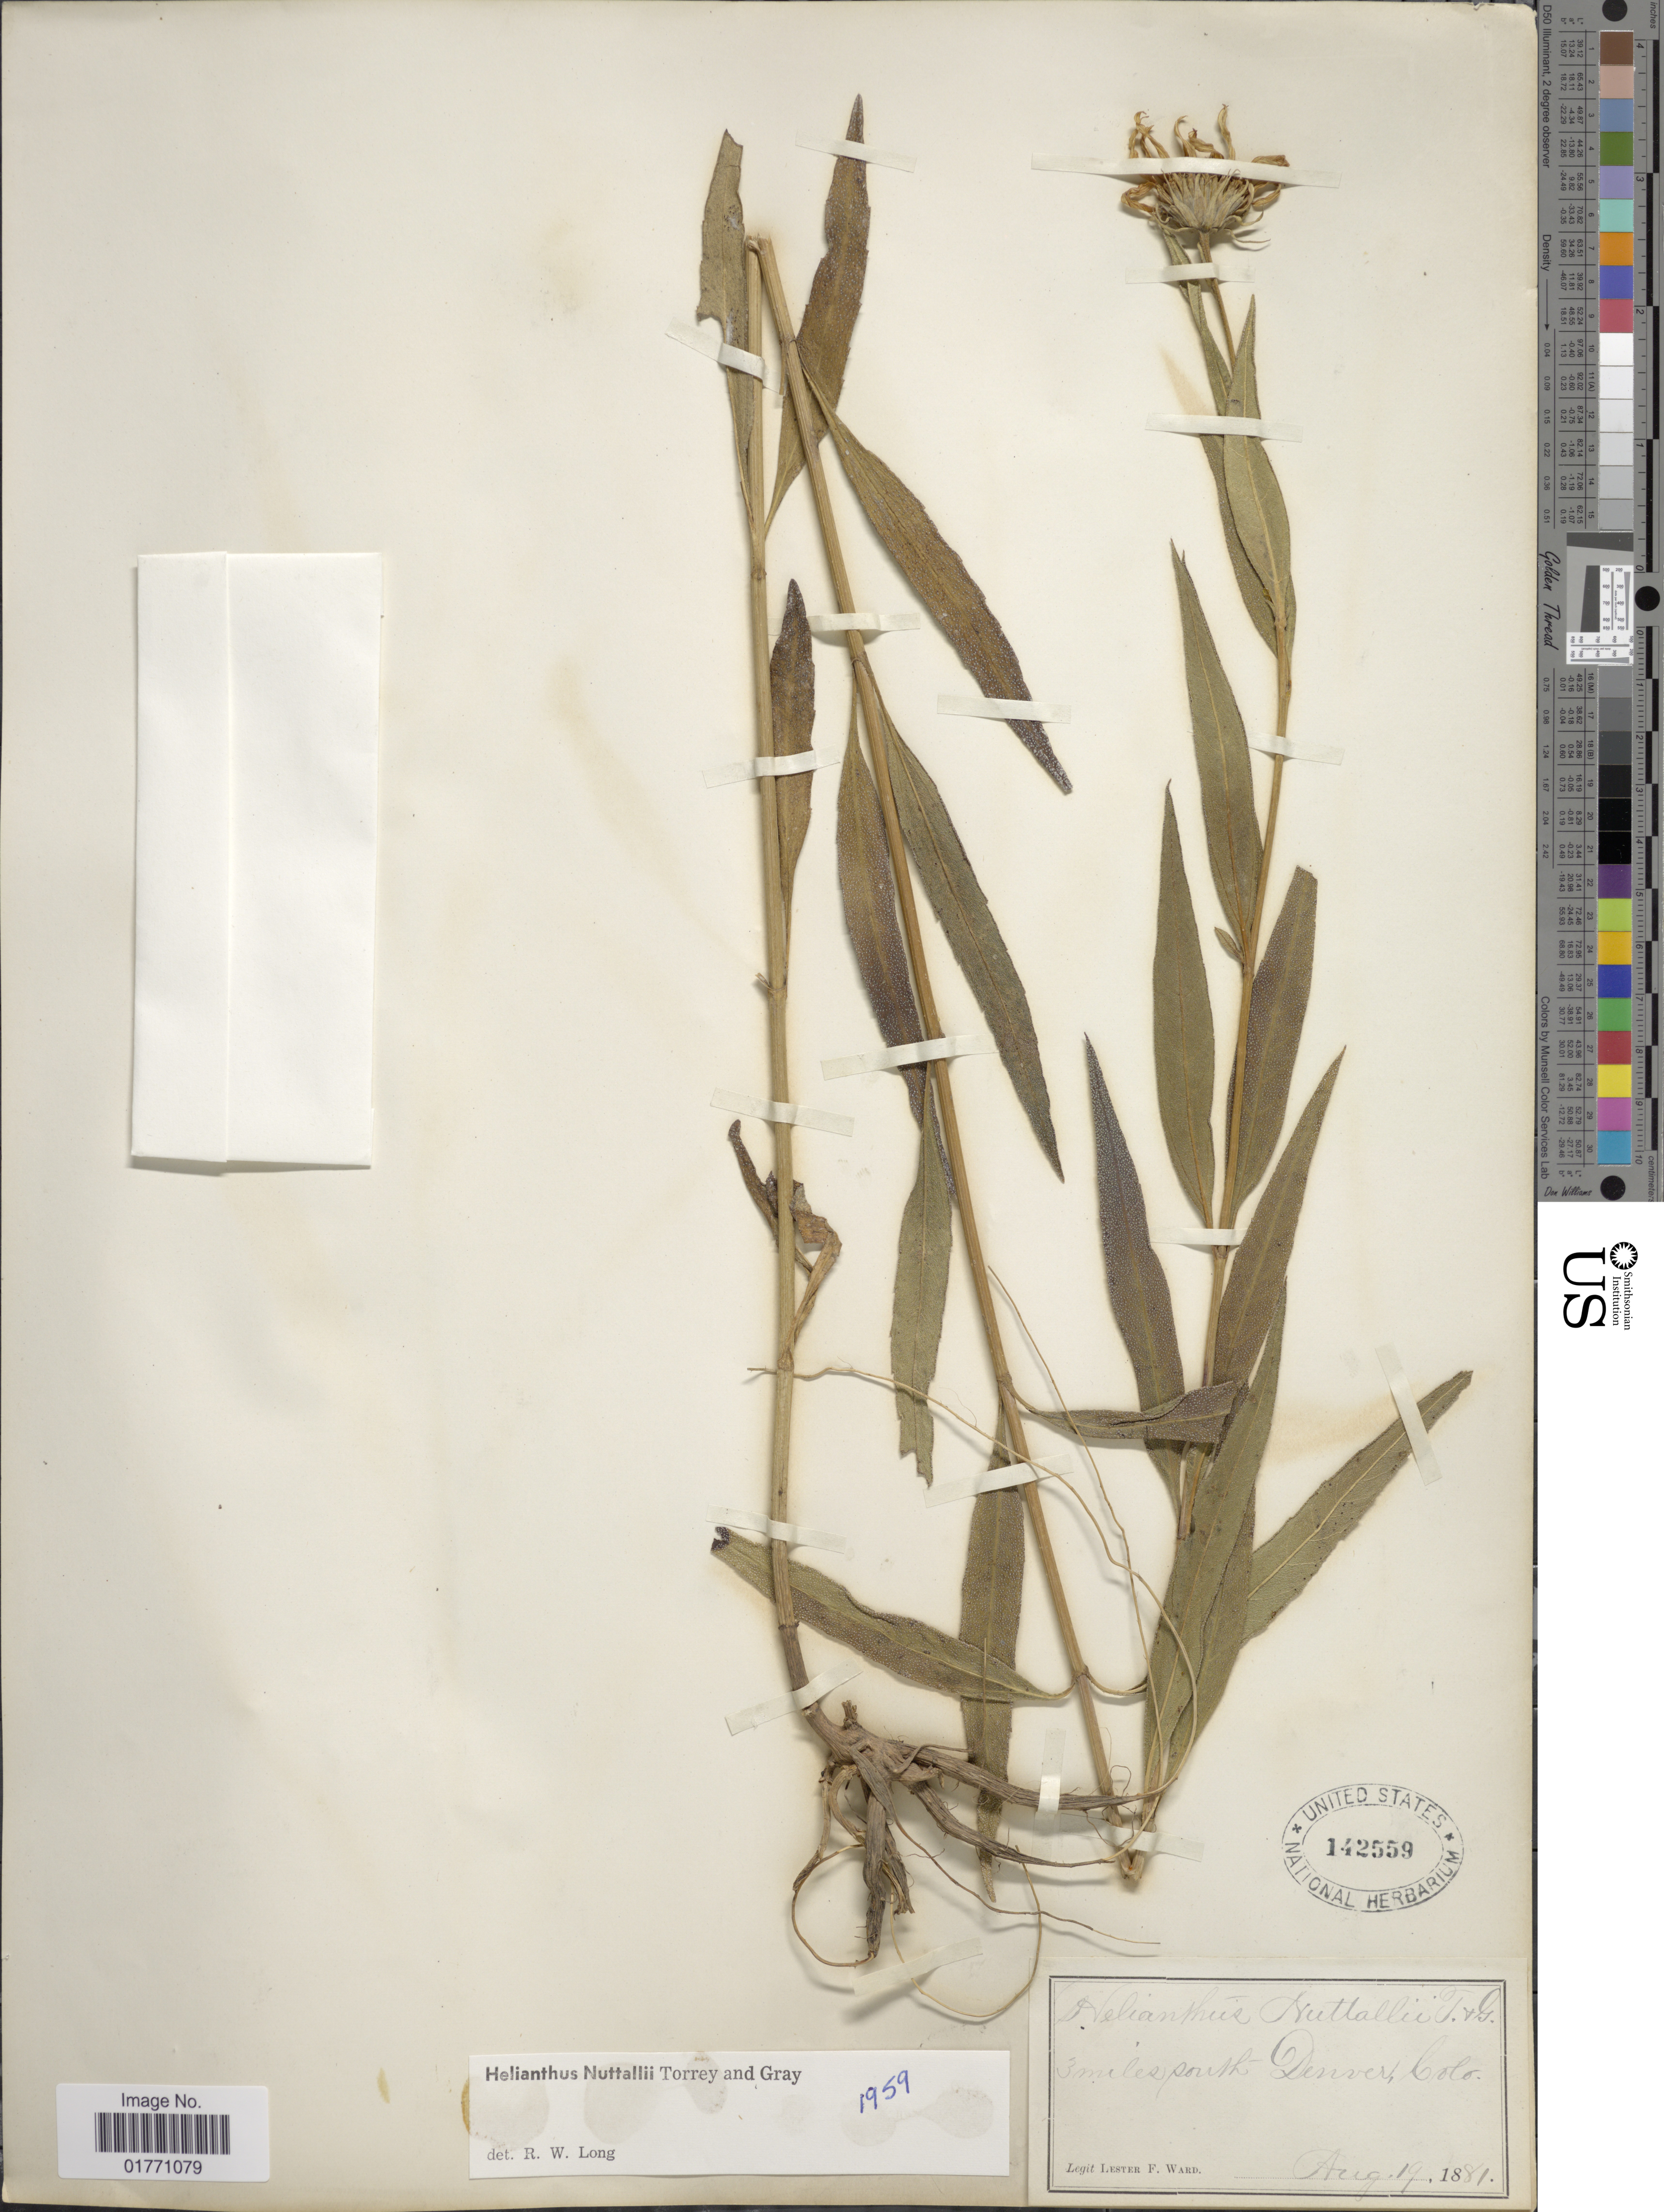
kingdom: Plantae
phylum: Tracheophyta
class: Magnoliopsida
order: Asterales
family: Asteraceae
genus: Helianthus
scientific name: Helianthus nuttallii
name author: Torr. & A. Gray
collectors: L. F. Ward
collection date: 1881-08-19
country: United States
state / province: Colorado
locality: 3 miles south Denver.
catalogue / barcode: US 142559